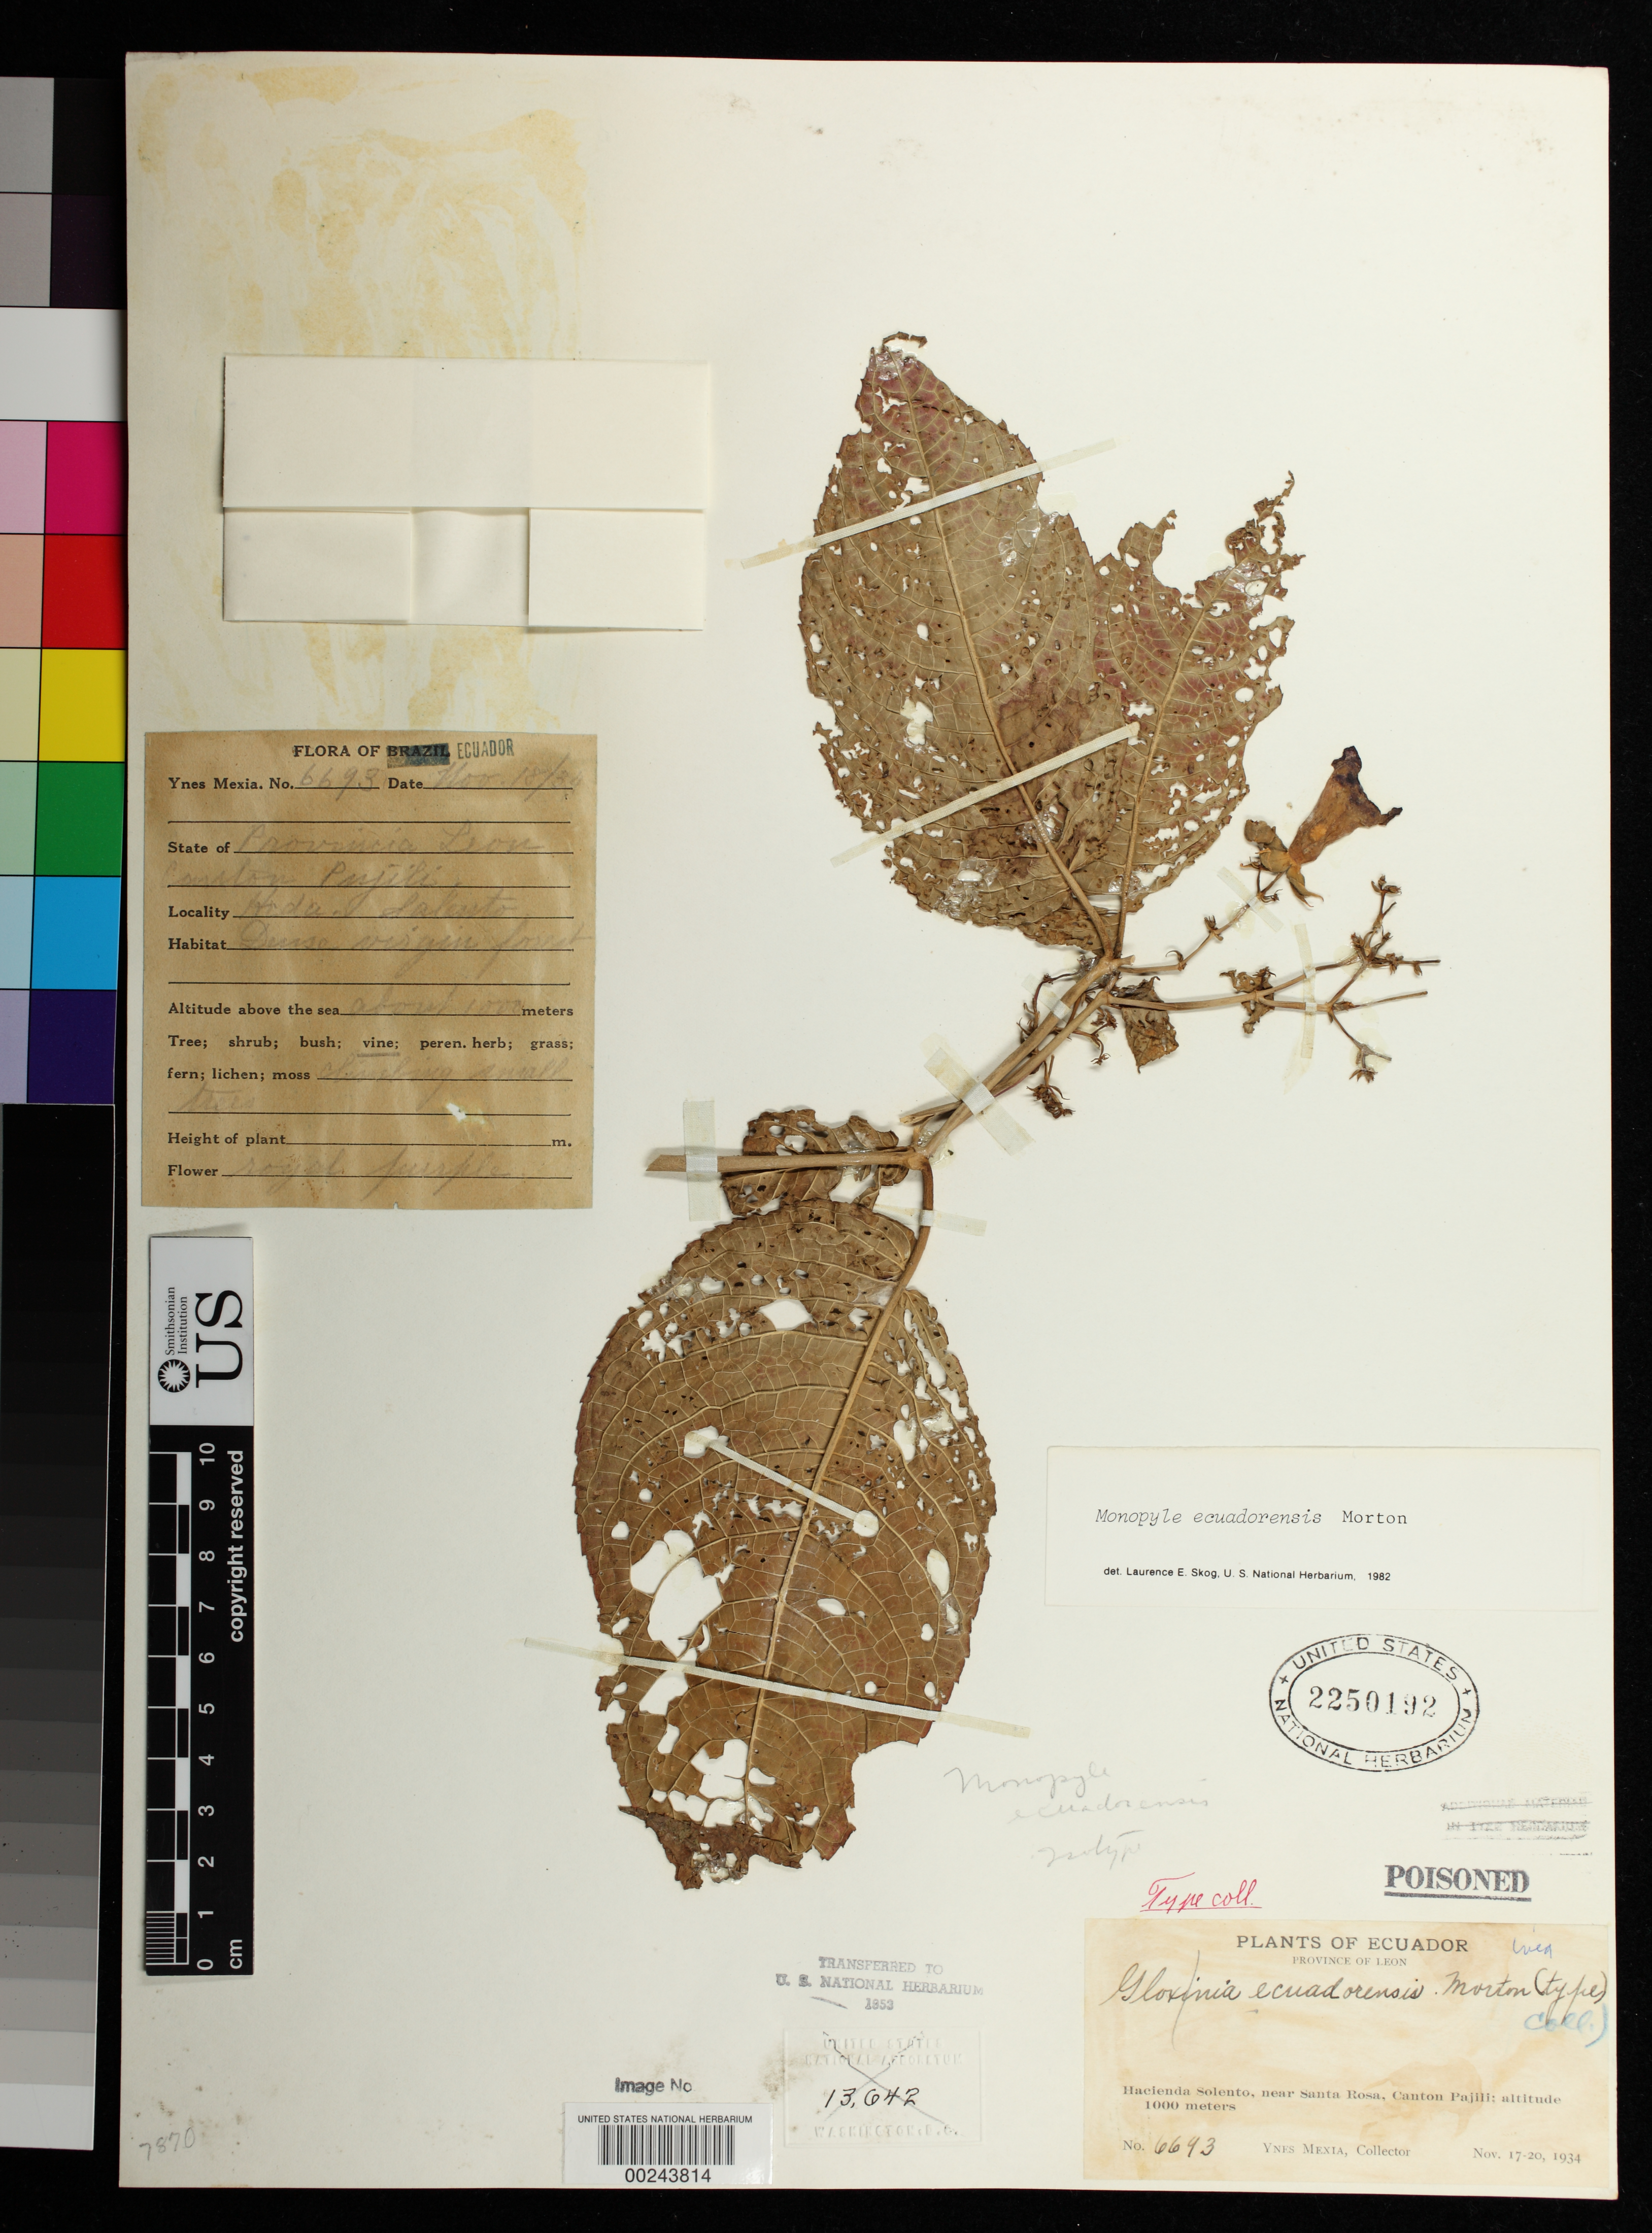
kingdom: Plantae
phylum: Tracheophyta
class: Magnoliopsida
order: Lamiales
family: Gesneriaceae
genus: Monopyle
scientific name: Monopyle ecuadorensis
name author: C.V. Morton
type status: Isotype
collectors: Y. Mexia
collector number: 6693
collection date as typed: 17 Nov 1934 to 20 Nov 1934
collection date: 1934-11-17/1934-11-20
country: Ecuador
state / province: Cotopaxi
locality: Hacienda Solento, near Santa Rosa, Canton Pajili.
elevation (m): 1000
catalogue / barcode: US 2250192